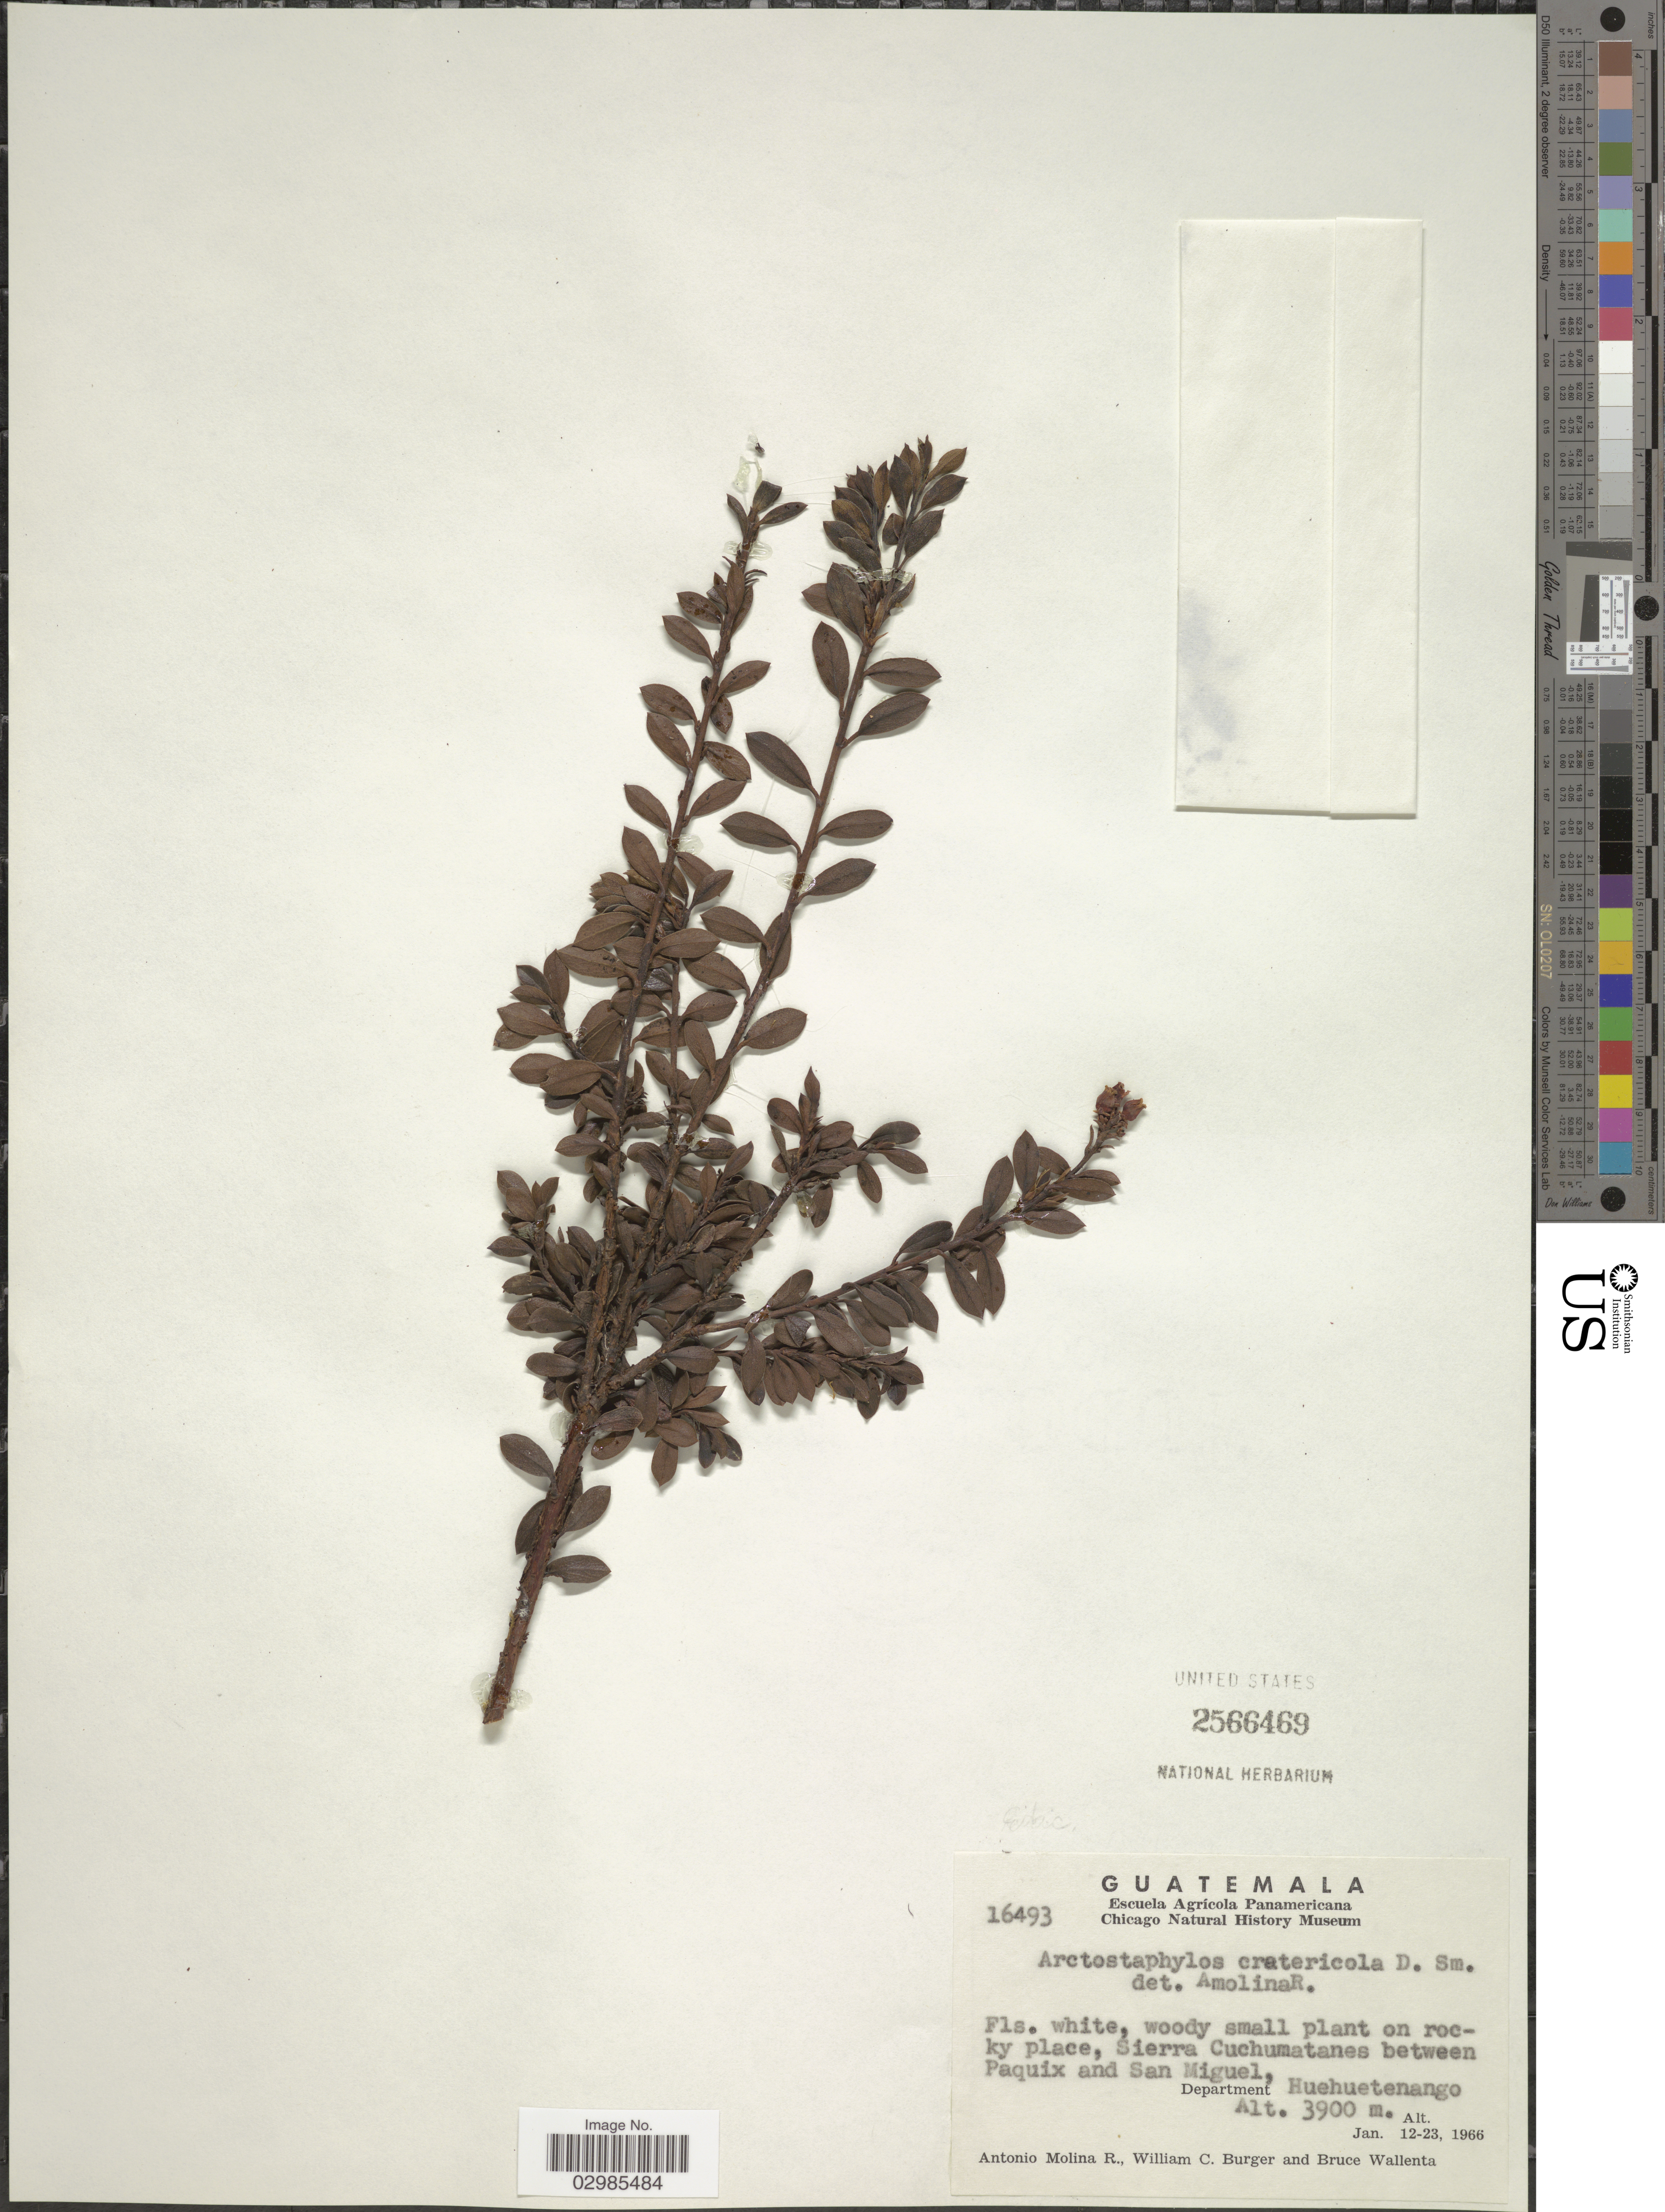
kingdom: Plantae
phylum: Tracheophyta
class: Magnoliopsida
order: Ericales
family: Ericaceae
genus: Arctostaphylos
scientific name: Arctostaphylos uva-ursi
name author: (L.) Spreng.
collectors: A. Molina R., W. Burger & B. Wallenta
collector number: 16493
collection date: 1966-01-12/1966-01-23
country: Guatemala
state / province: Huehuetenango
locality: Sierra Cuchumatanes between Paquix and San Miguel, Department Huehuetenango.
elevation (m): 3900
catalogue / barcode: US 2566469